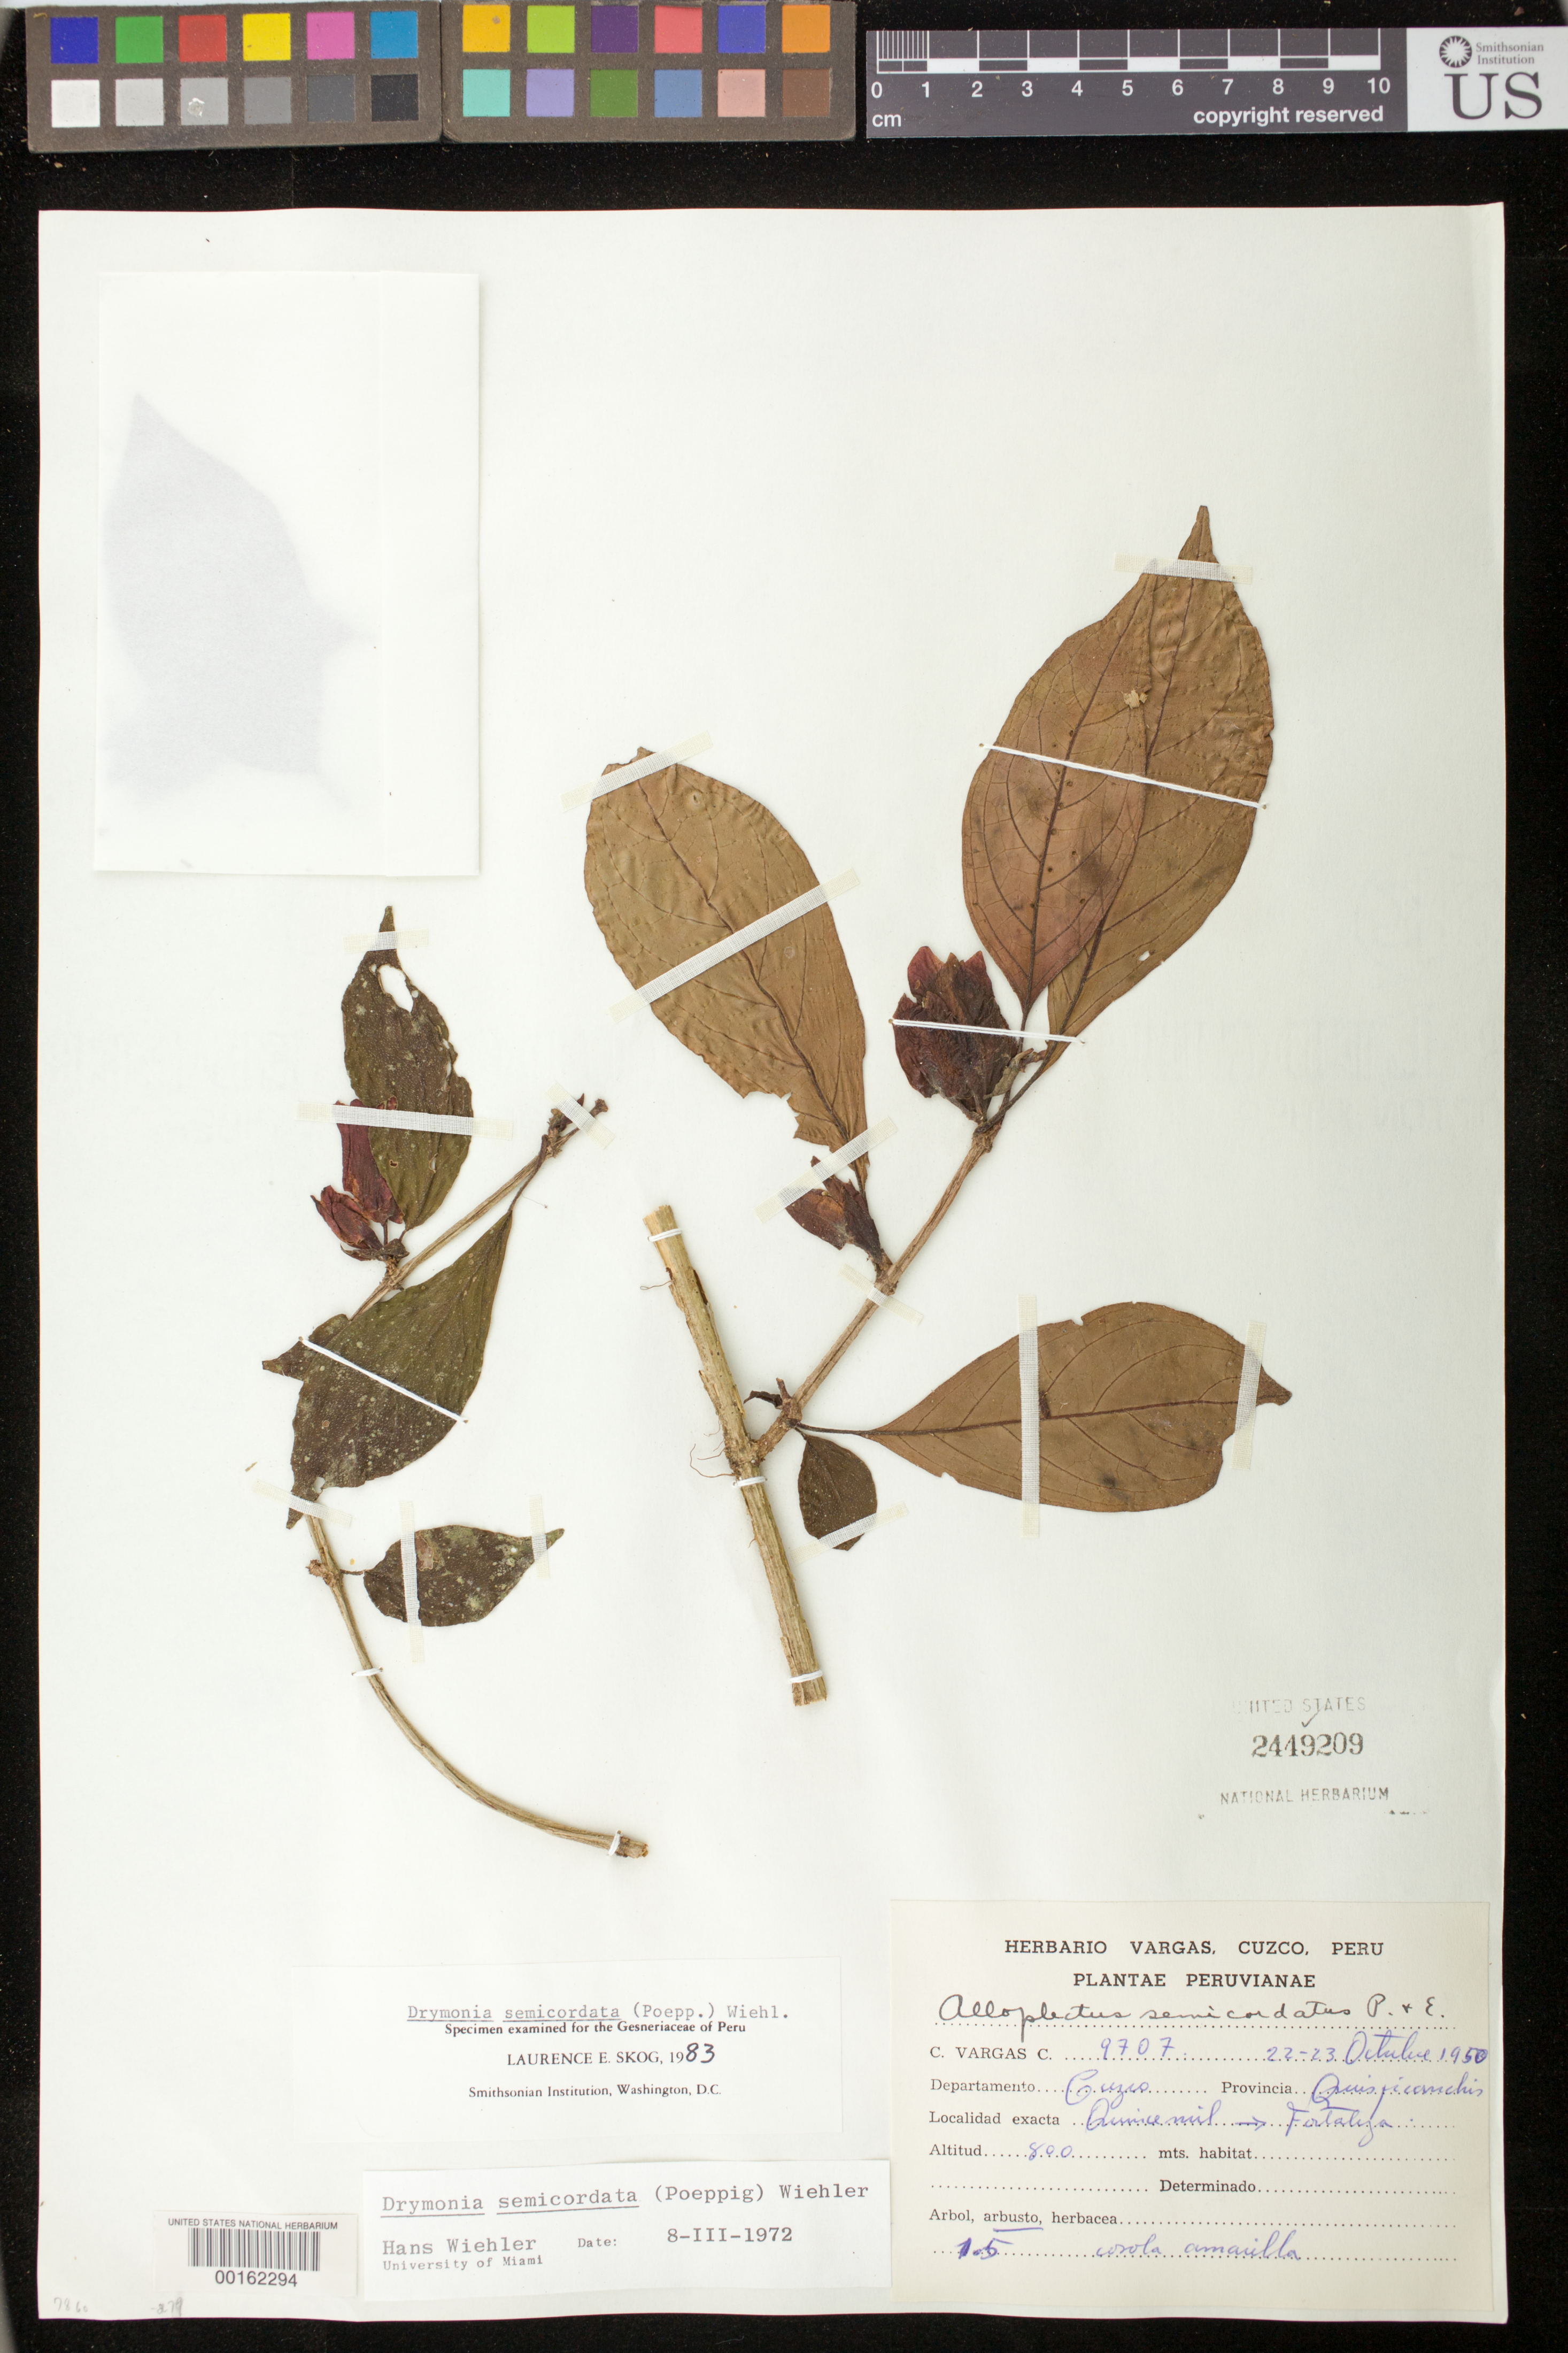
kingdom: Plantae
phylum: Tracheophyta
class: Magnoliopsida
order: Lamiales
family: Gesneriaceae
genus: Drymonia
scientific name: Drymonia semicordata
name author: (Poepp.) Wiehler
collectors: C. Vargas C.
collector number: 9707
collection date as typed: Oct 1950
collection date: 1950-10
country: Peru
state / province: Cusco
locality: Quispicanchis, Quincemil -- Fortaliza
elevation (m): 800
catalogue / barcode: US 2449209